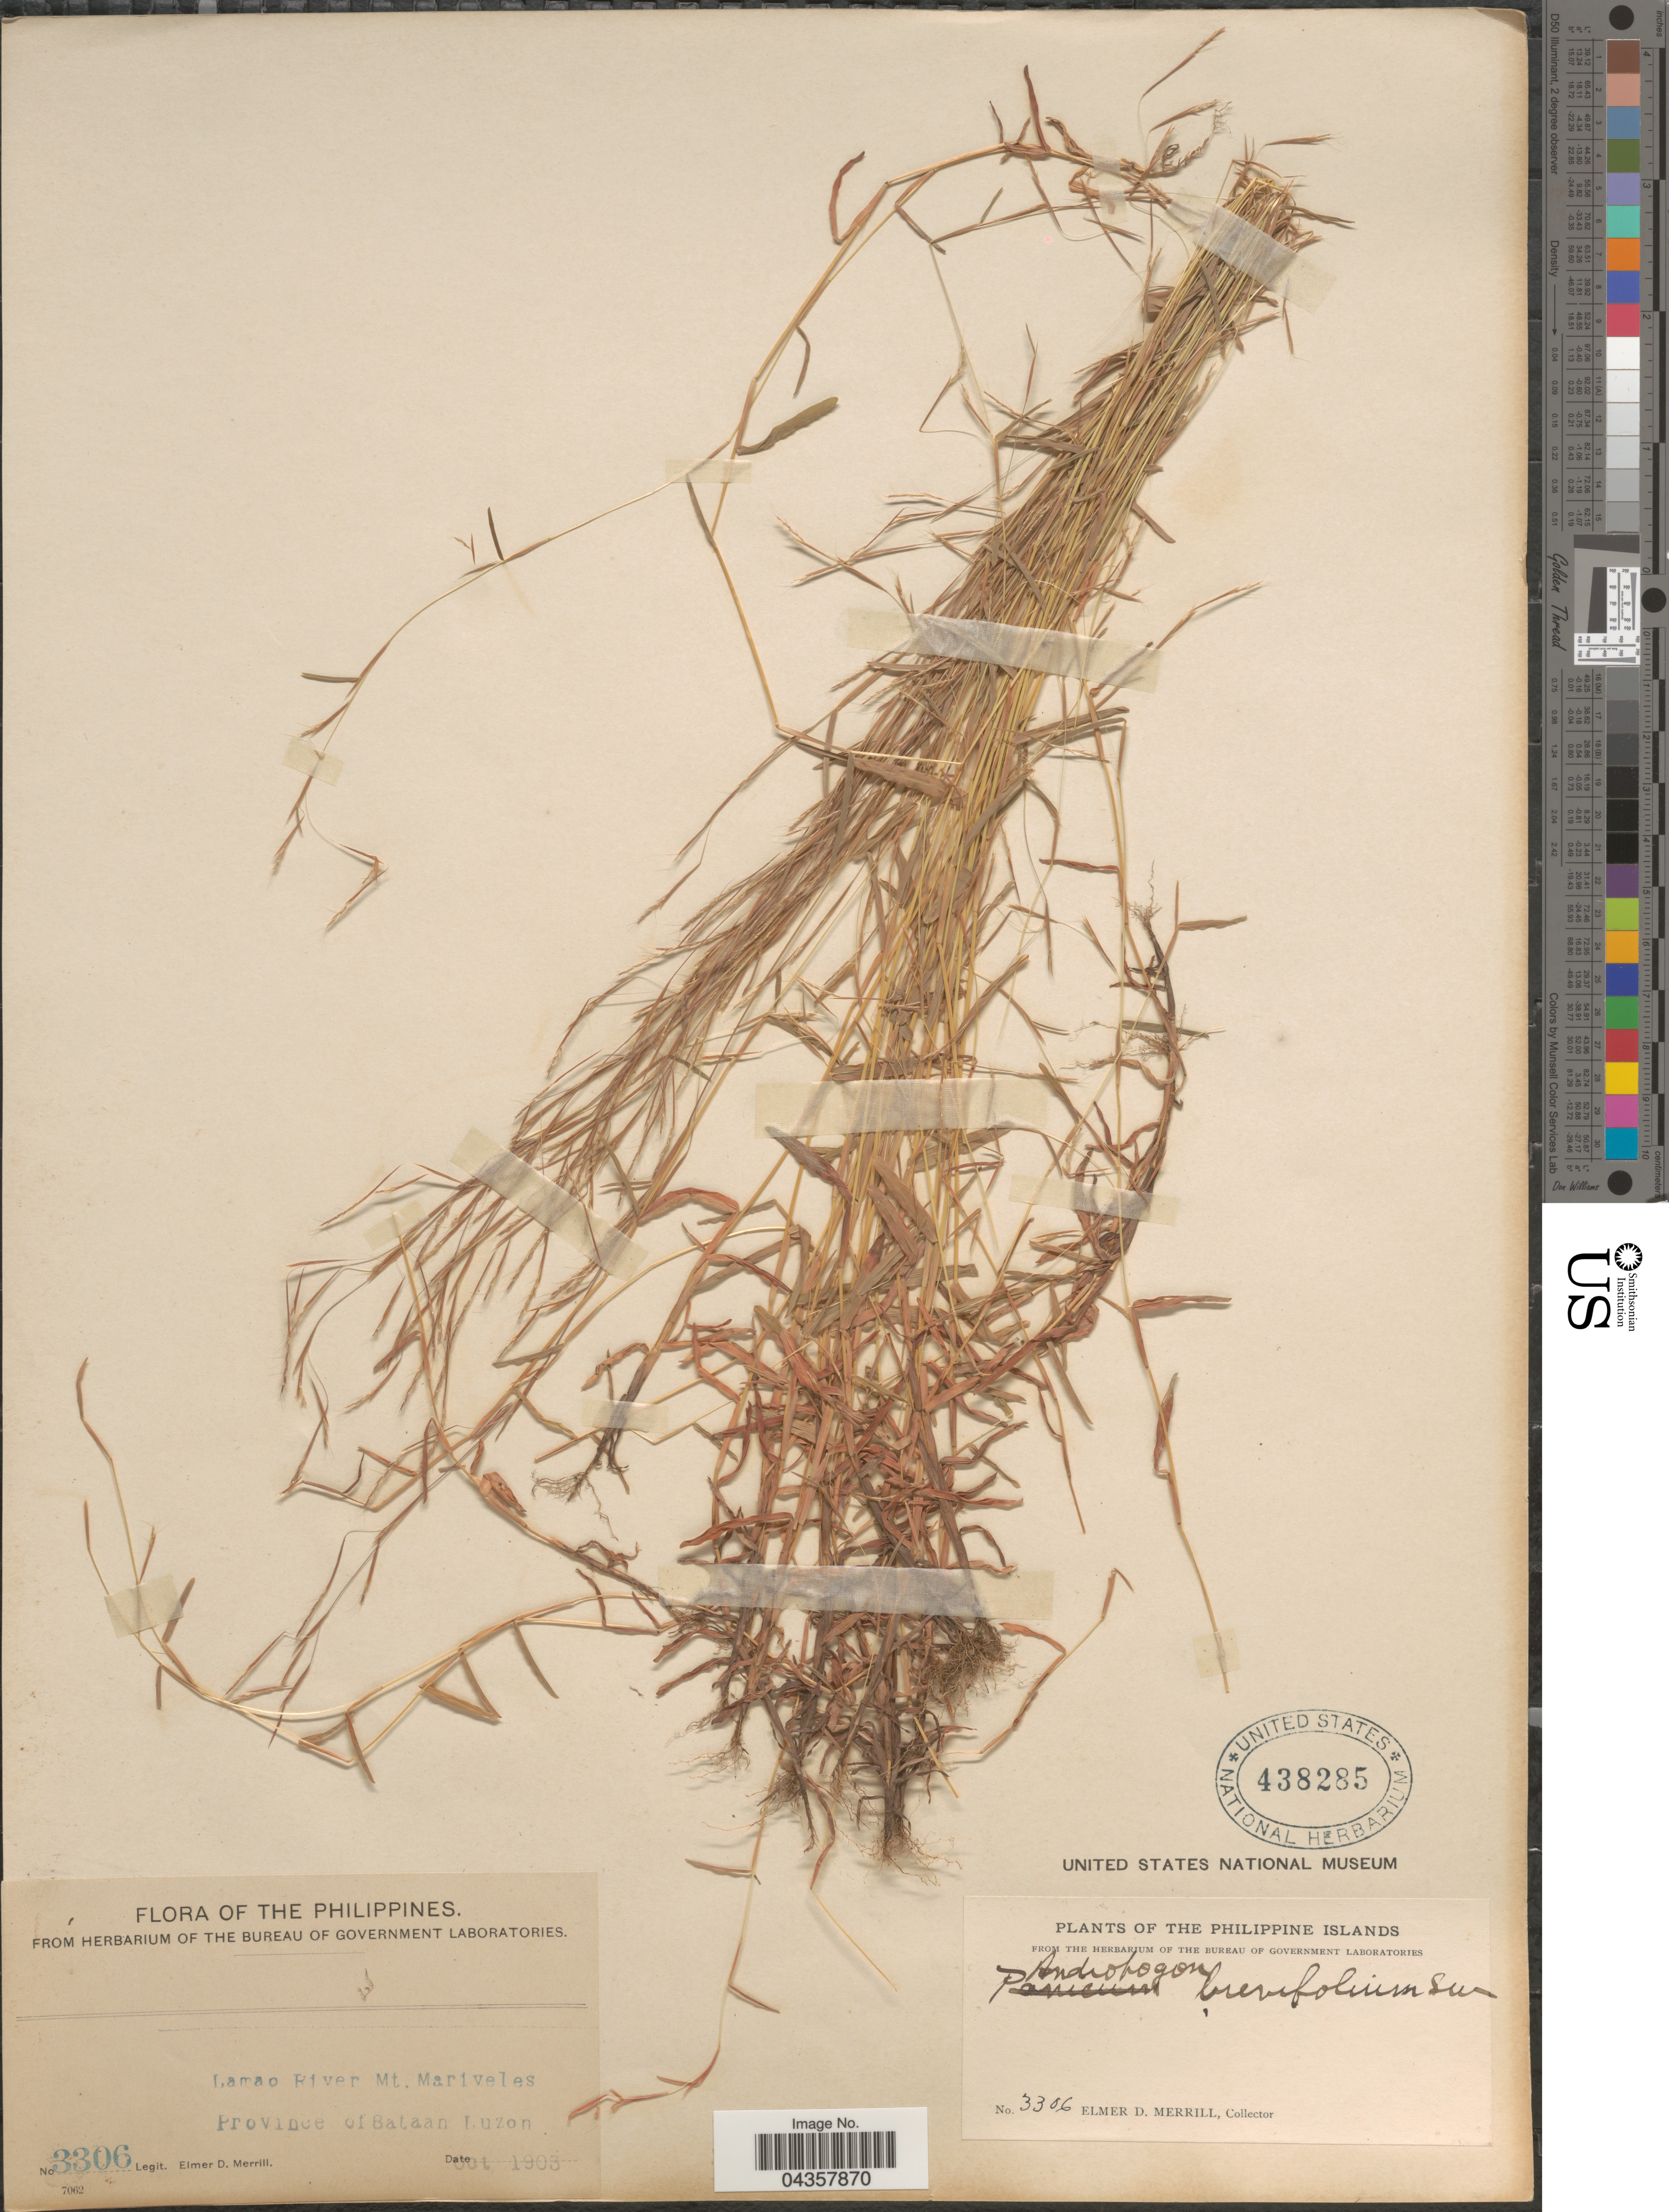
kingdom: Plantae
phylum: Tracheophyta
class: Liliopsida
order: Poales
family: Poaceae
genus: Schizachyrium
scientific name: Schizachyrium sp.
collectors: E. D. Merrill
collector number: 3306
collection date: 1903-10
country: Philippines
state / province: Cagayan Valley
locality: Lamao River Mt. Mariveles. Province of Bataan Luzon. The Philippine Islands.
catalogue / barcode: US 438285